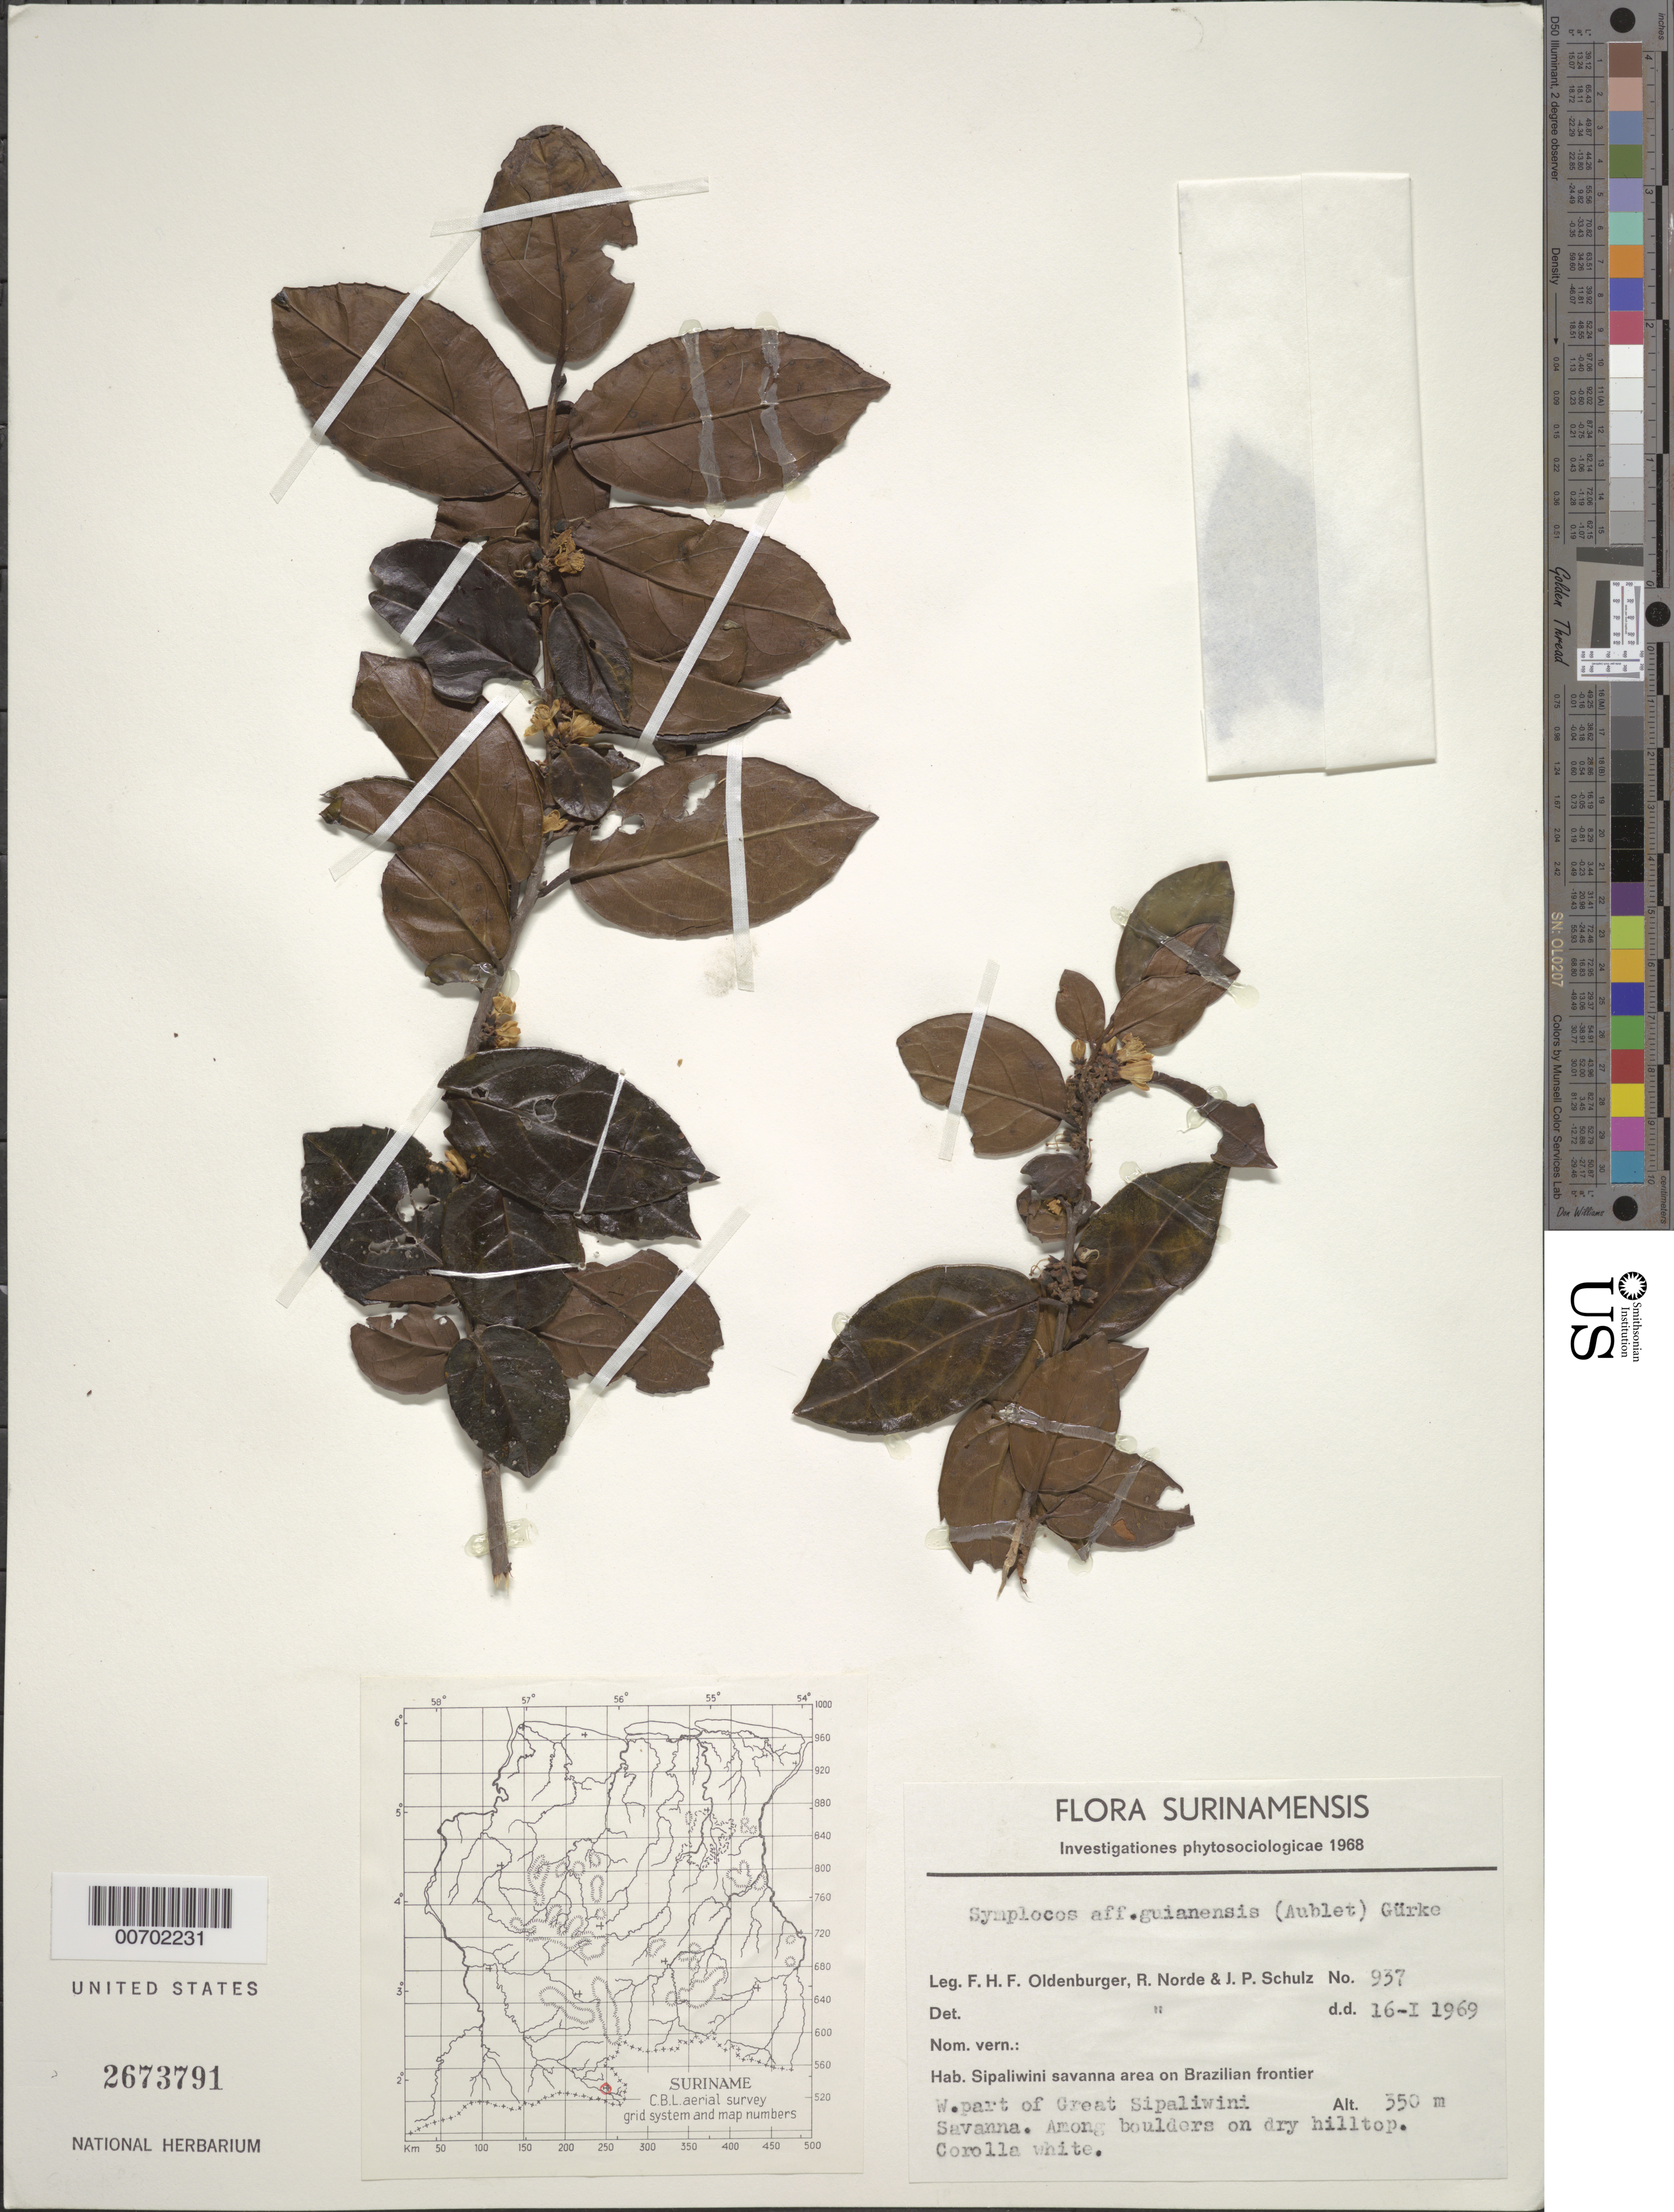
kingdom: Plantae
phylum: Tracheophyta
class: Magnoliopsida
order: Ericales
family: Symplocaceae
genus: Symplocos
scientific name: Symplocos guianensis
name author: (Aubl.) Gürke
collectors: F. Oldenburger, R. Norde & J. P. Schulz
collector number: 937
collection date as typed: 16-Jan-69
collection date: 1969-01-16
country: Suriname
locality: Sipaliwini Savanna, western part, Brazilian frontier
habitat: Among boulders on dry hilltop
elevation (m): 350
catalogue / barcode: US 2673791